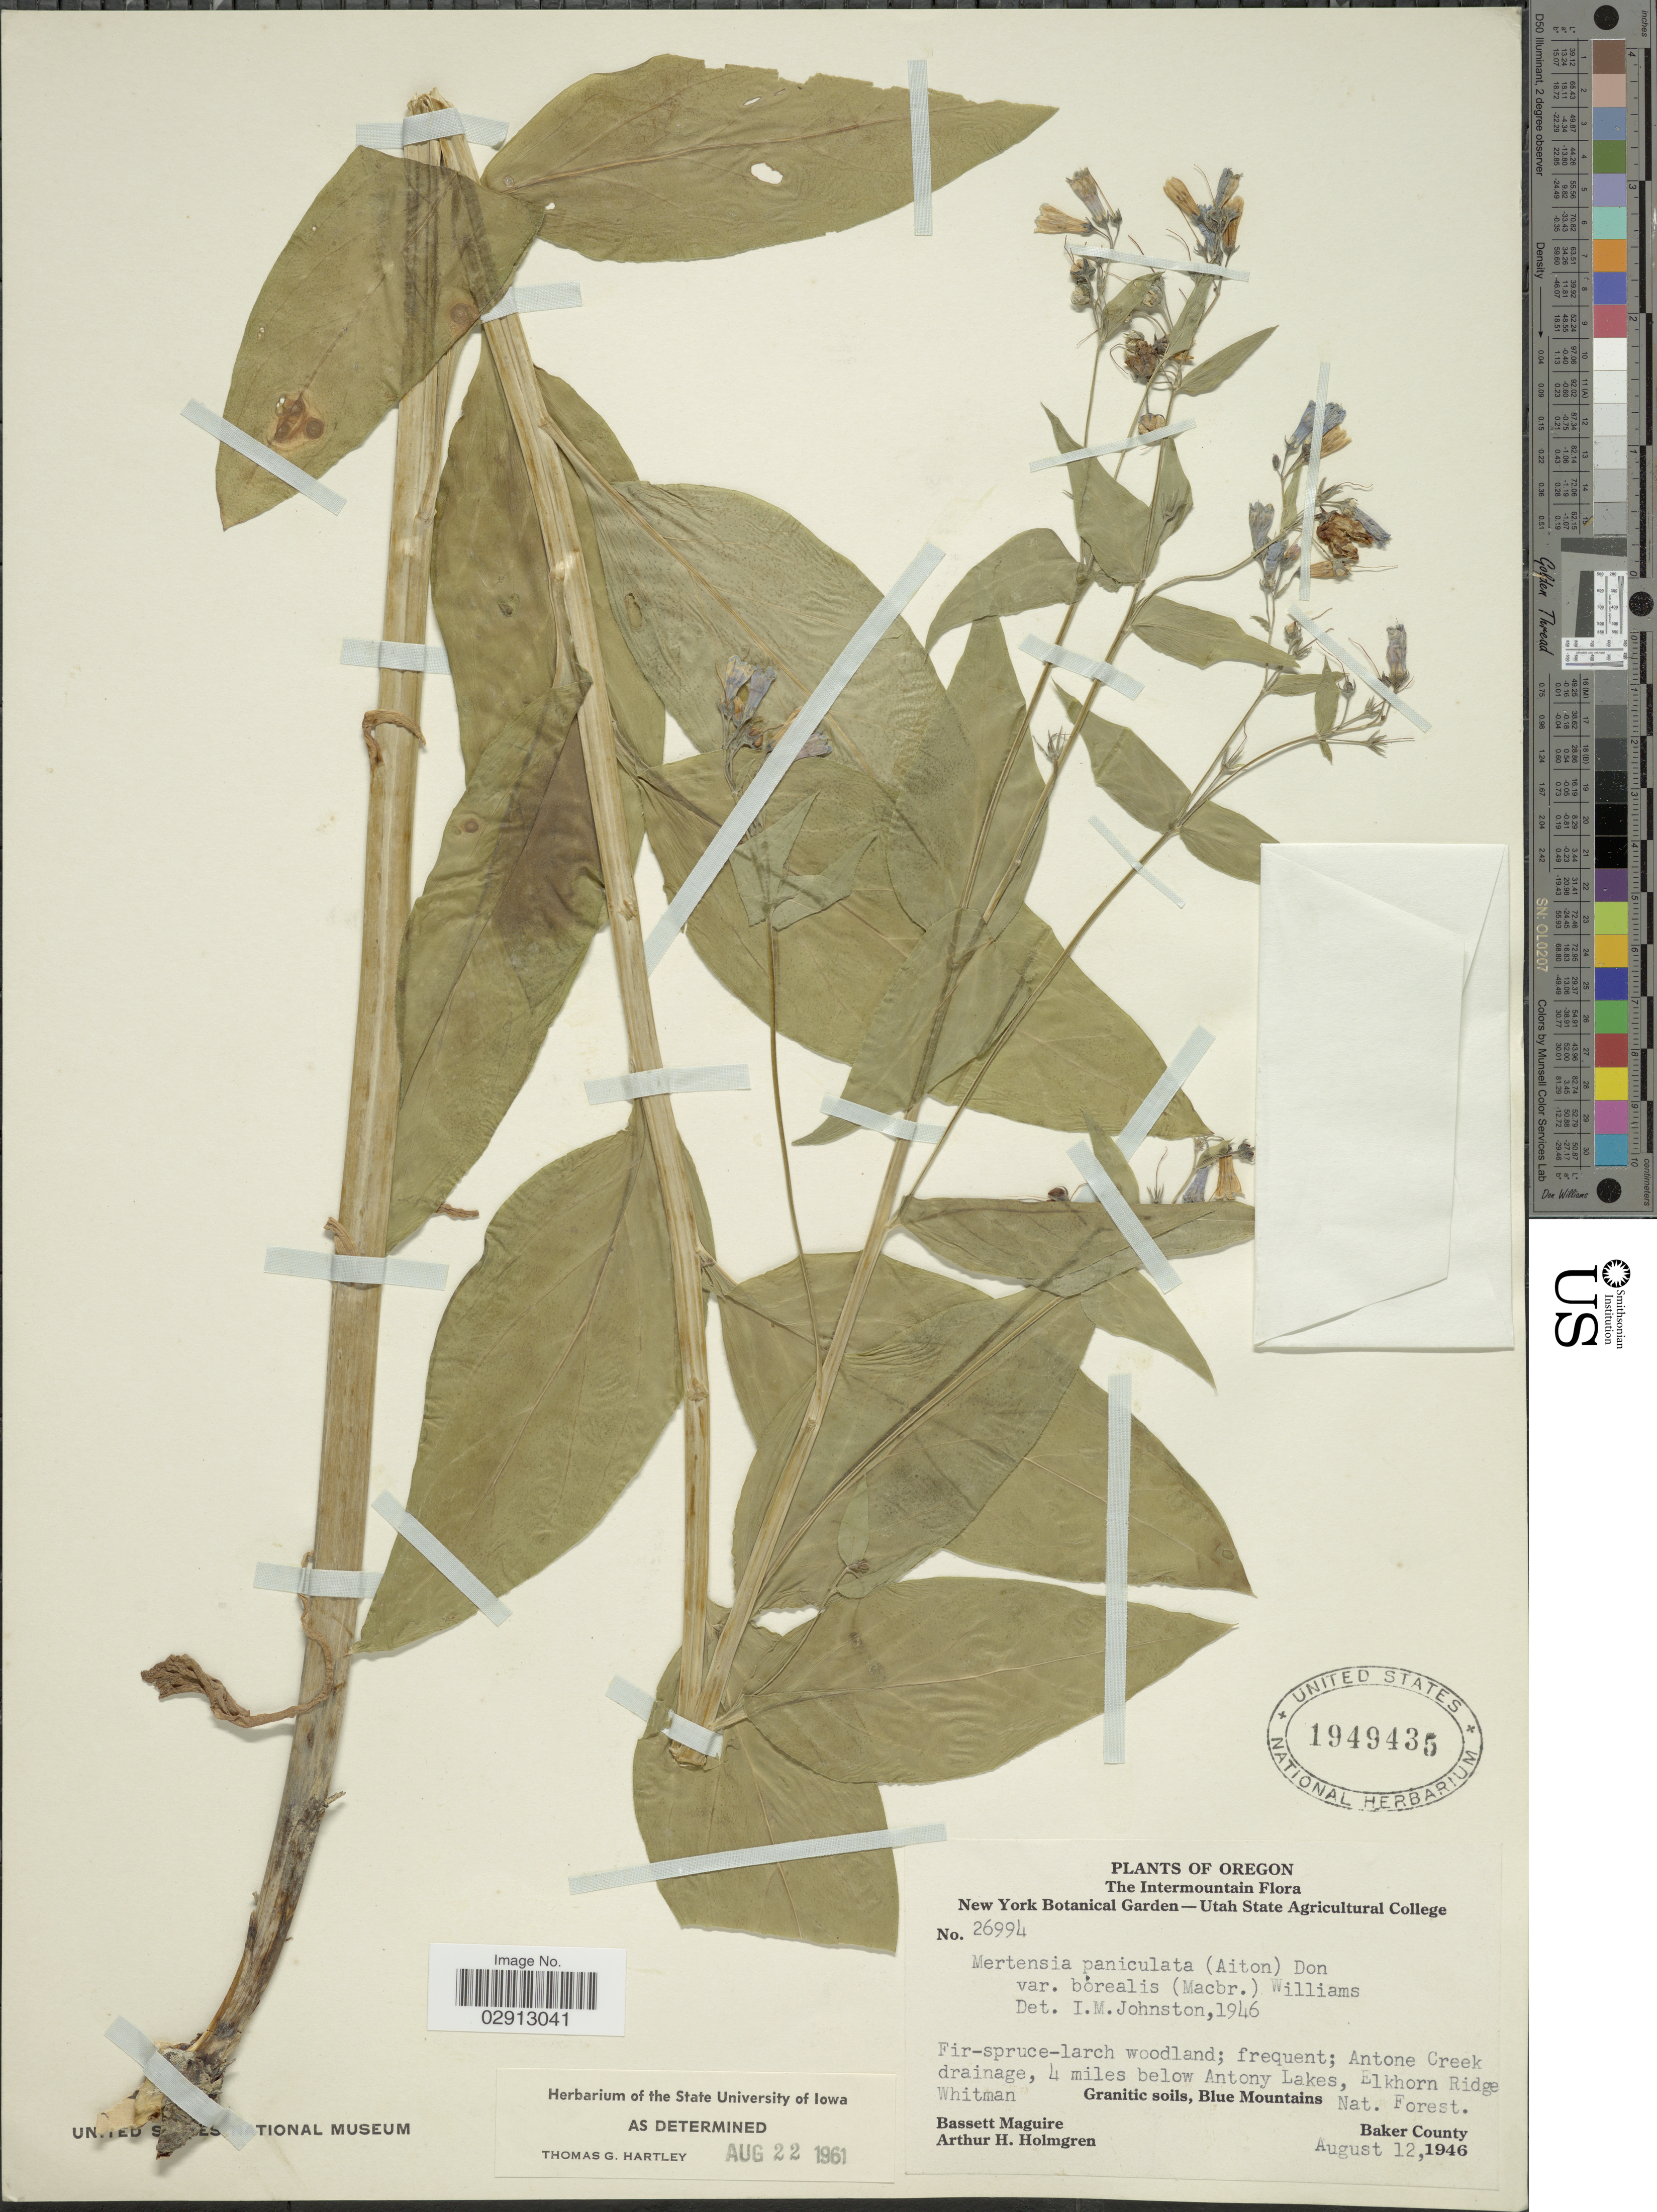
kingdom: Plantae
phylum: Tracheophyta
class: Magnoliopsida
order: Boraginales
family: Boraginaceae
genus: Mertensia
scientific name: Mertensia paniculata var. borealis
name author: (J.F. Macbr.) L.O. Williams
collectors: B. Maguire & A. H. Holmgren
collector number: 26994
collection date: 1946-08-12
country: United States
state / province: Oregon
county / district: Baker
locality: Intermountain. Antone Creek drainage, 4 miles below Antony Lakes, Eikhorn Ridge Whitman. Granitic soils, Blue Mountains Nat. Forest. Baker County.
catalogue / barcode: US 1949435